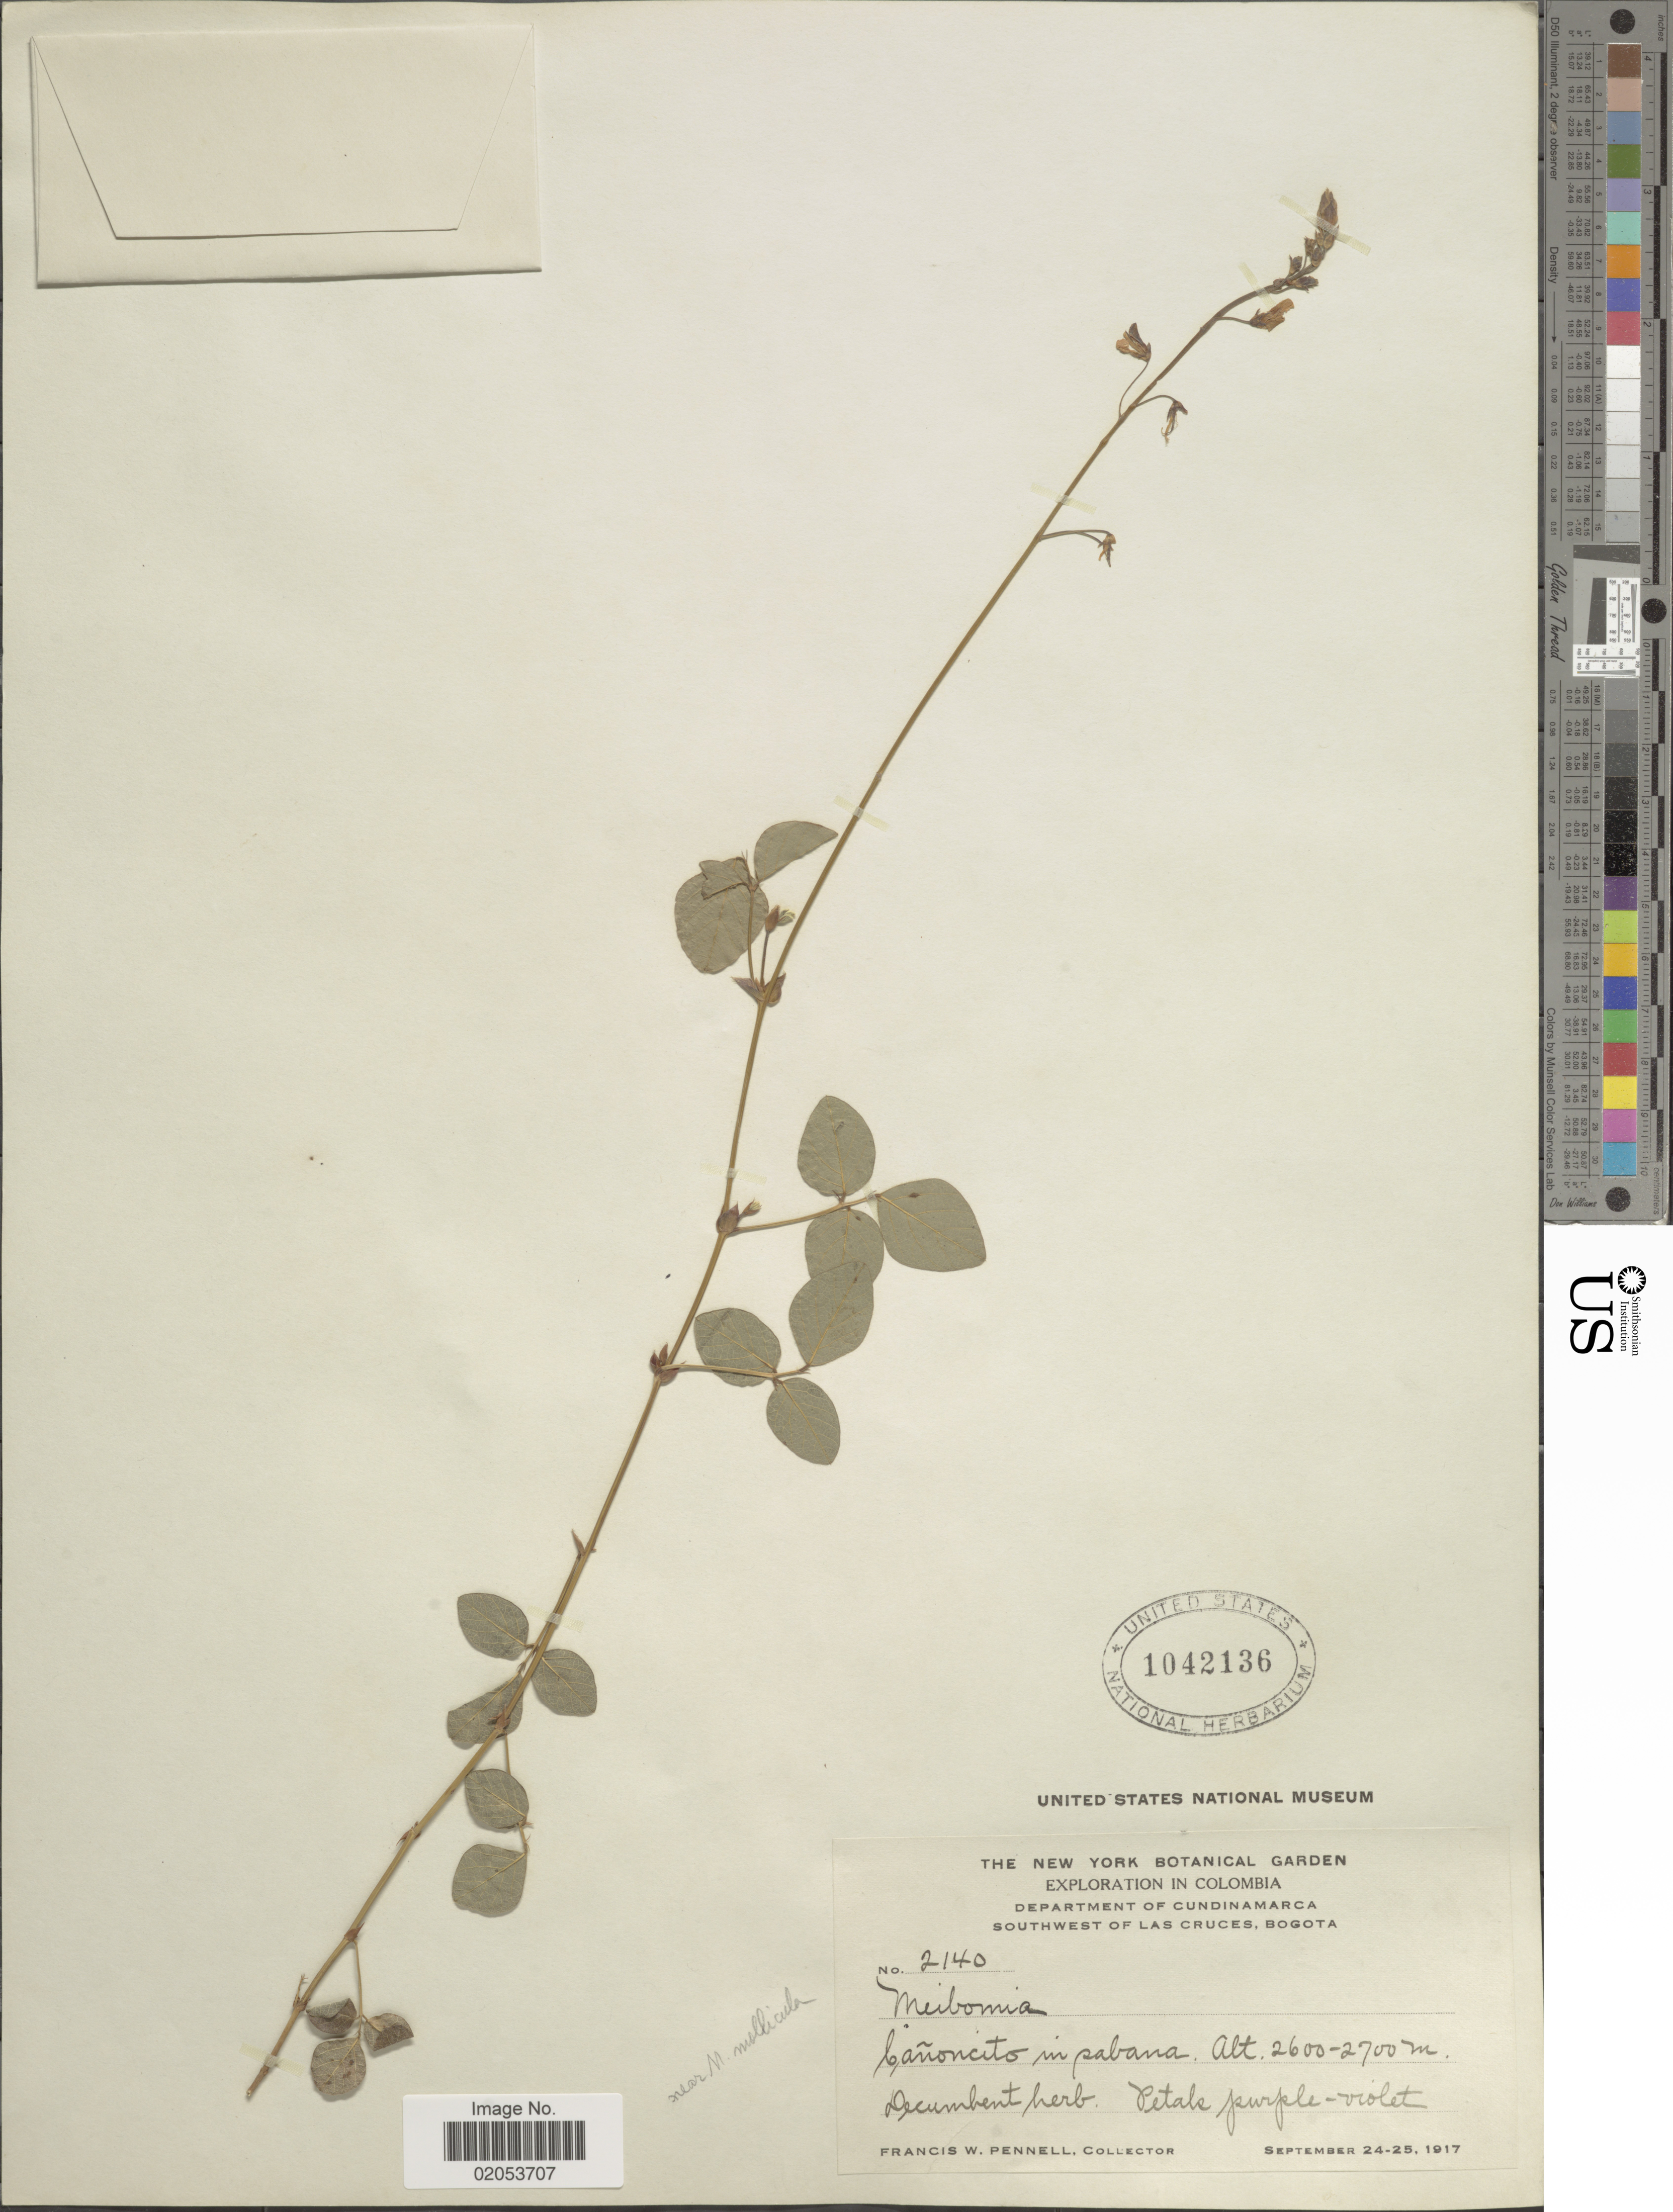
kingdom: Plantae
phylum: Tracheophyta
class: Magnoliopsida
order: Fabales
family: Fabaceae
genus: Desmodium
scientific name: Desmodium molliculum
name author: (Kunth) DC.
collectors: F. W. Pennell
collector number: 2140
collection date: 1917-09-24/1917-09-25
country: Colombia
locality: Department of Cundinmarca, Southwest of Las Cruces, Bogota, Canoncito in sabana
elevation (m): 2600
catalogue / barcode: US 1042136